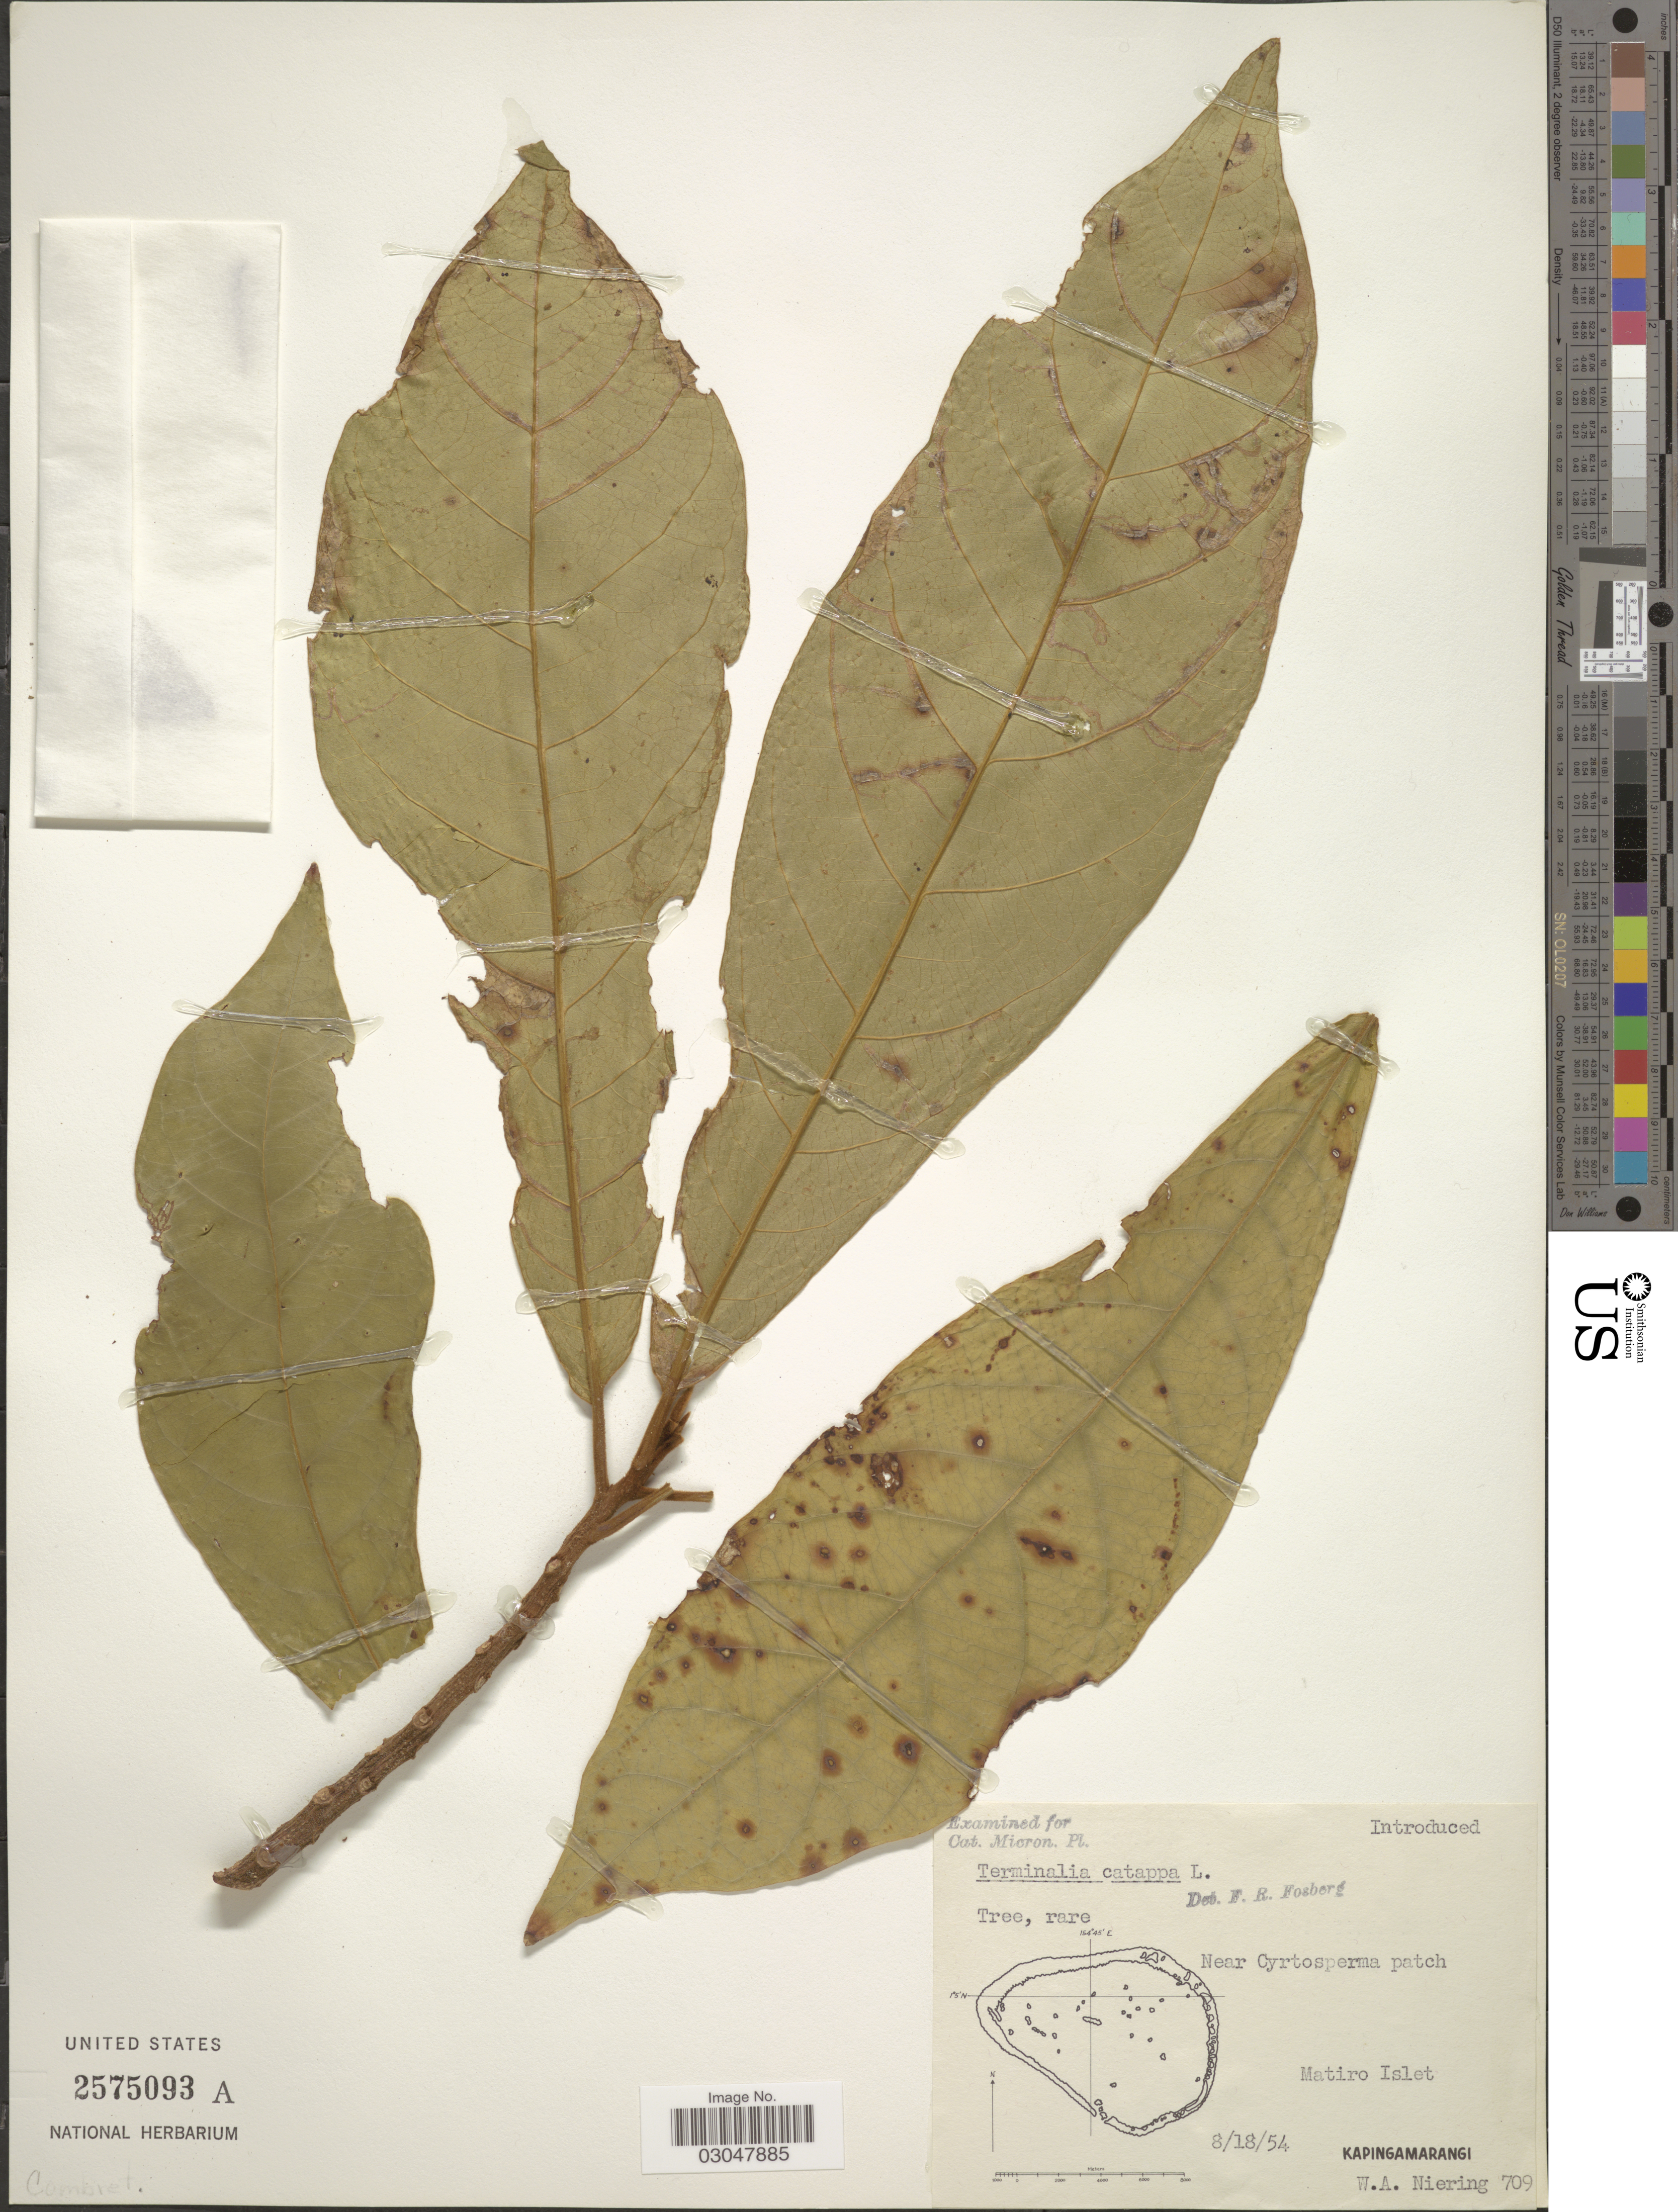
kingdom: Plantae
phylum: Tracheophyta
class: Magnoliopsida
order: Myrtales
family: Combretaceae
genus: Terminalia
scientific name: Terminalia catappa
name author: L.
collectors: W. Niering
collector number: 709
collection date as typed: Transcribed d/m/y: 18/8/54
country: Micronesia, Federated States of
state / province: Pohnpei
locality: Near Cyrtosperma patch. Matiro Islet. Kapingamarangi.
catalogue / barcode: US 2575093A